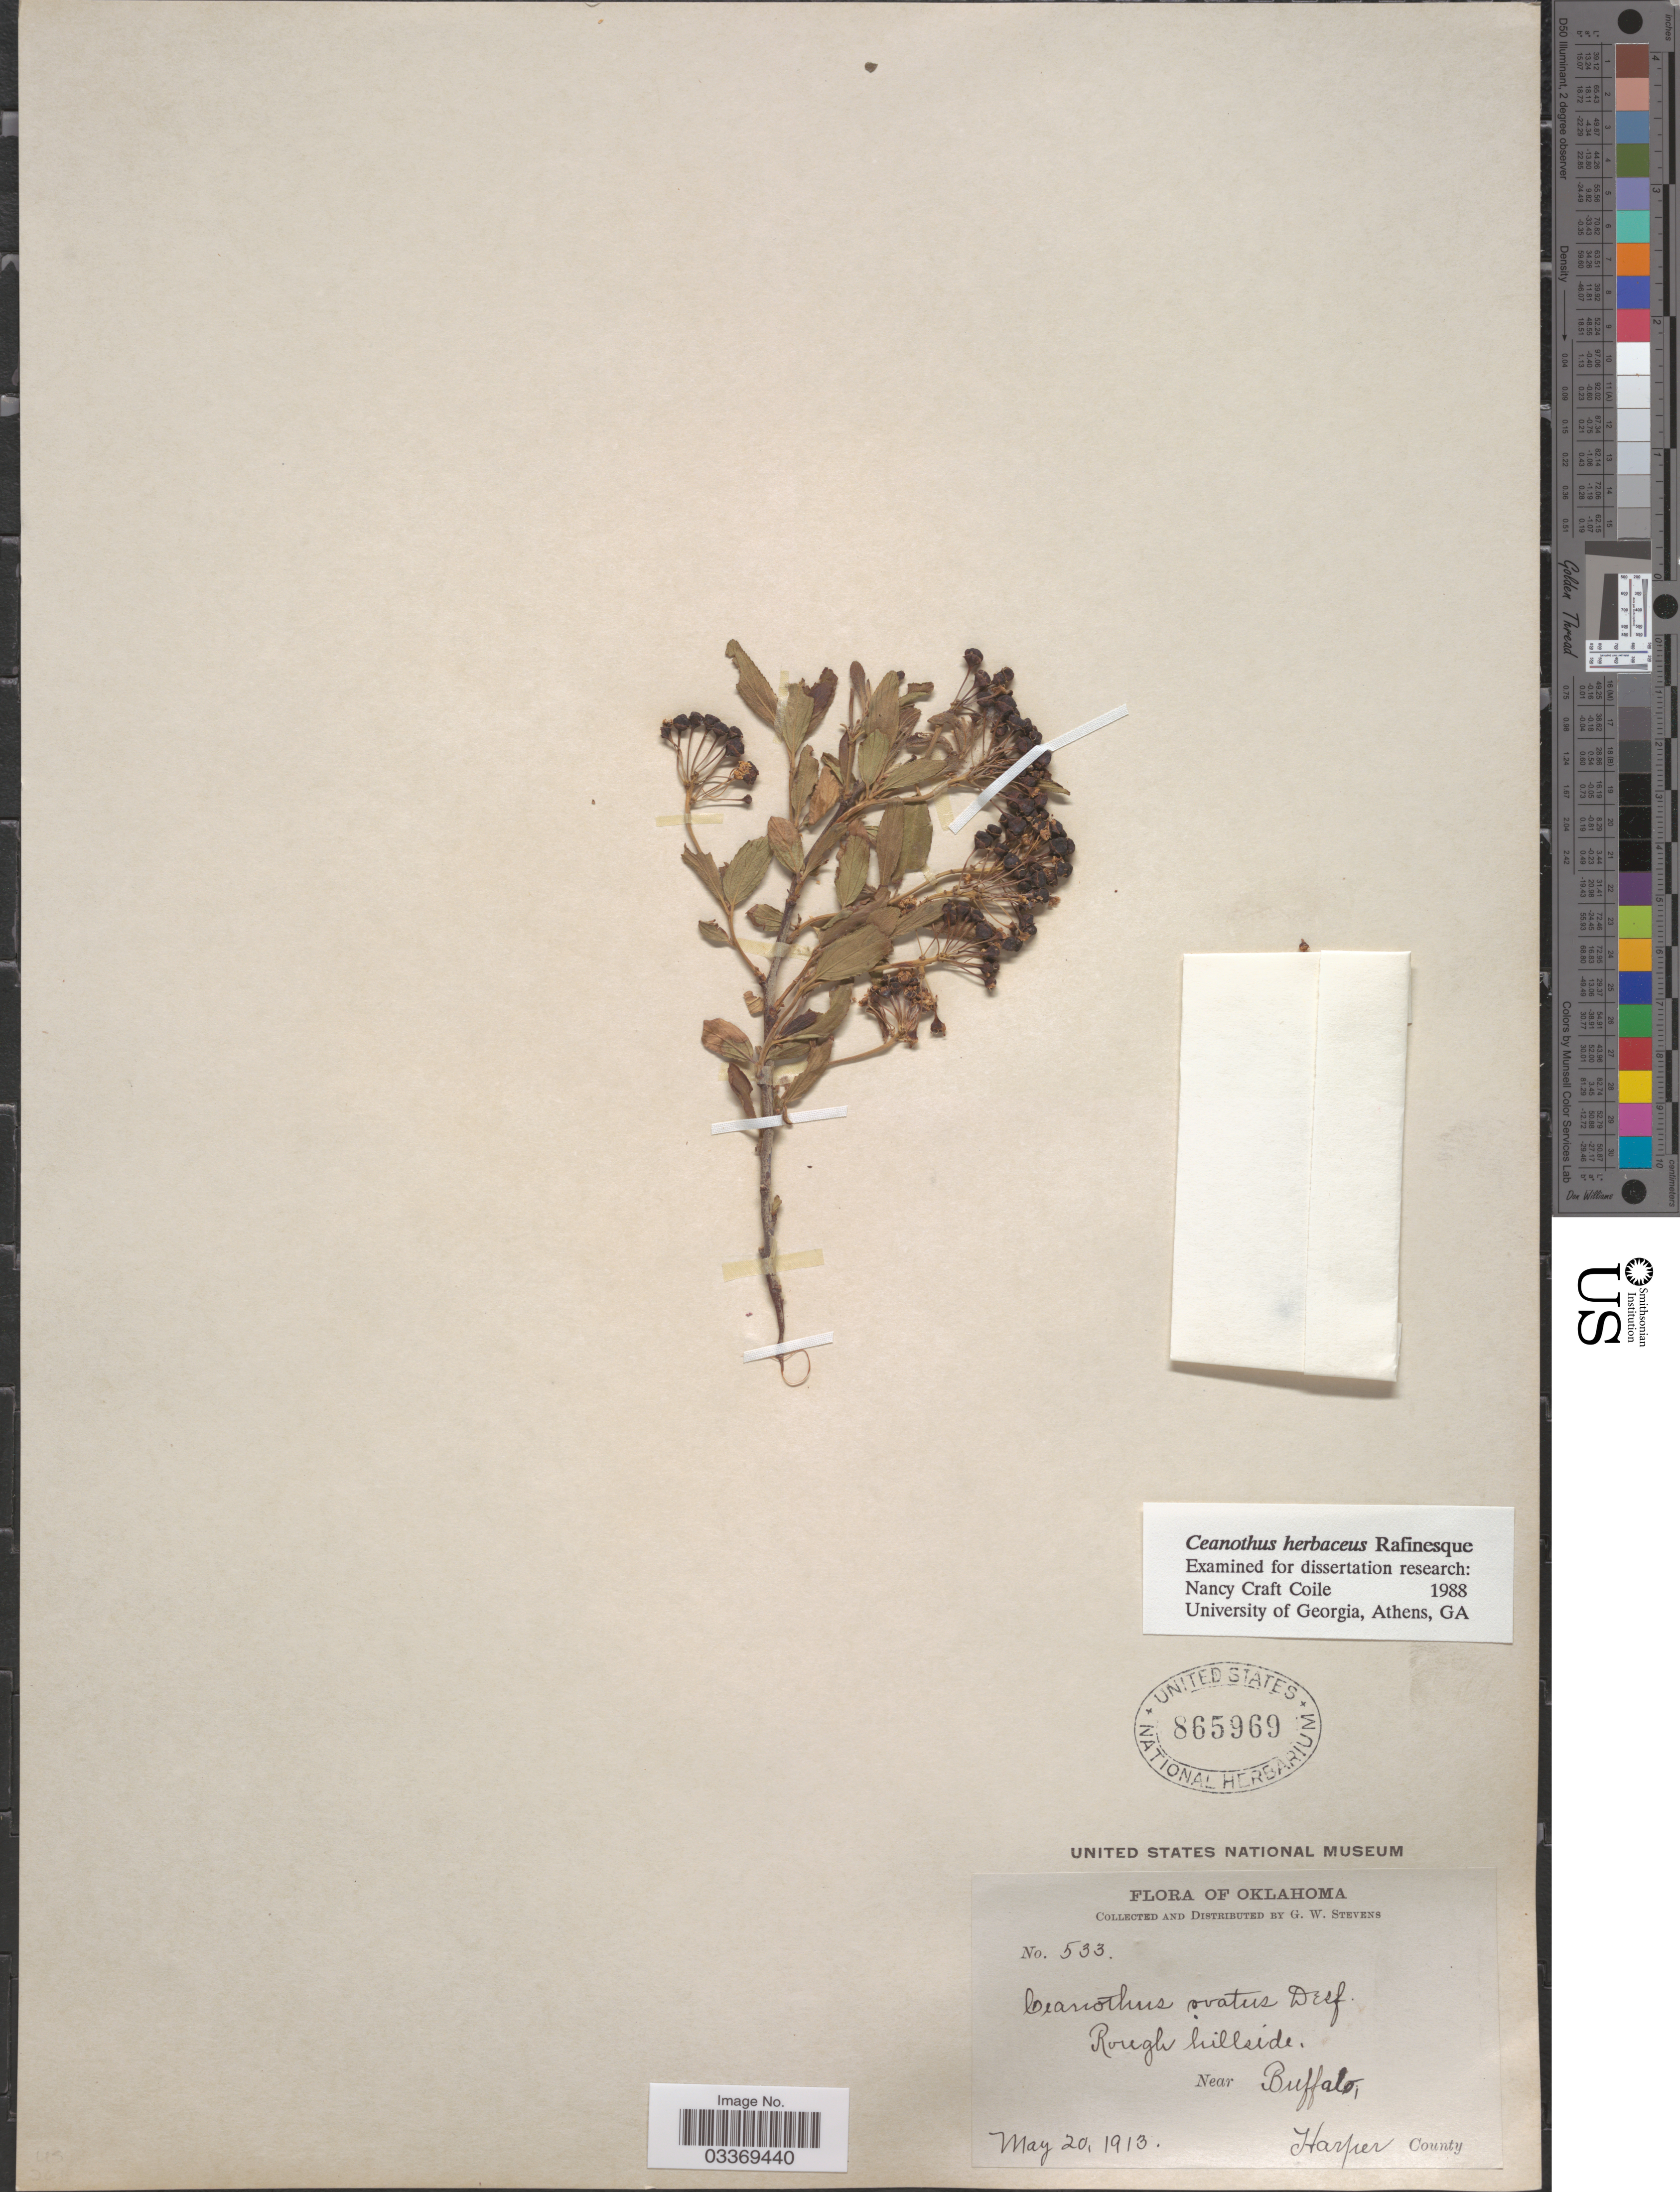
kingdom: Plantae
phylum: Tracheophyta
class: Magnoliopsida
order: Rosales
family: Rhamnaceae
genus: Ceanothus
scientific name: Ceanothus ovatus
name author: Desf.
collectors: G. W. Stevens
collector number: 533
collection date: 1913-05-20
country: United States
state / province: Oklahoma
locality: Near Buffalo, Harper County.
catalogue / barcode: US 865969